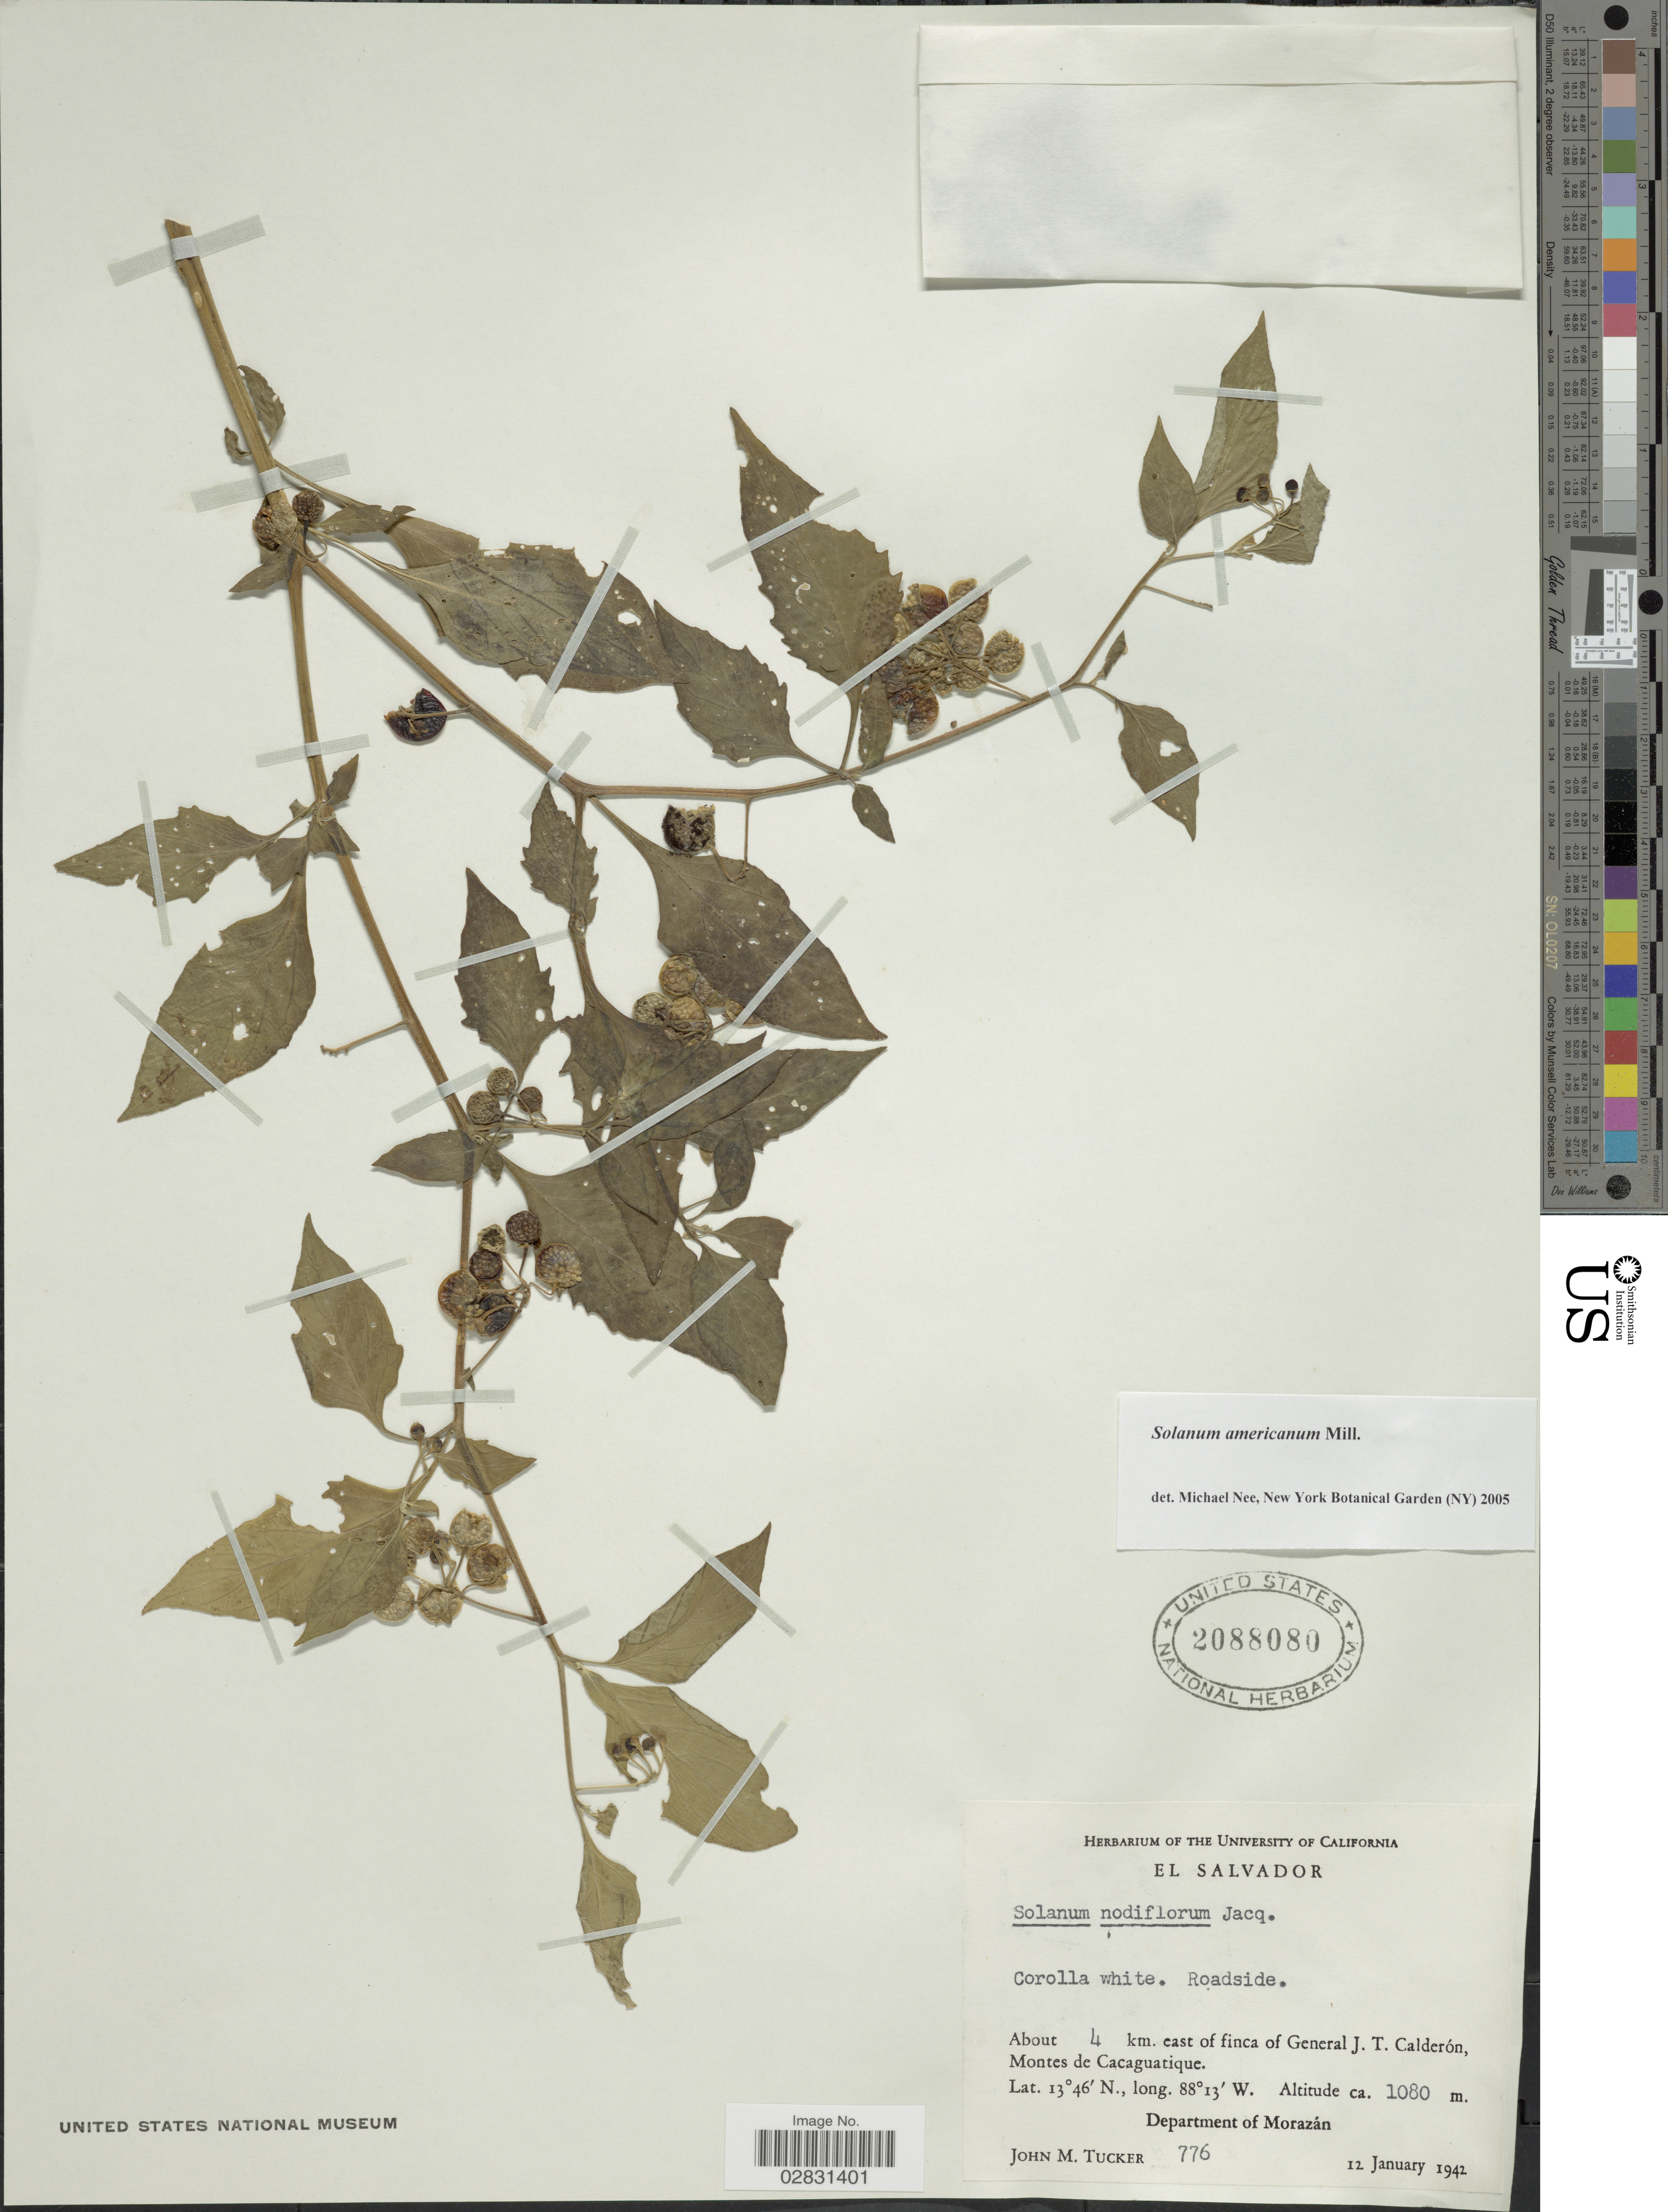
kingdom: Plantae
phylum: Tracheophyta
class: Magnoliopsida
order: Solanales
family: Solanaceae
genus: Solanum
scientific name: Solanum americanum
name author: Mill.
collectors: J. M. Tucker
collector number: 776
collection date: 1942-01-12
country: Honduras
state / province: Fco. Morazán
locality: About 4 km. east of finca of General J.T. Calderón, Montes de Cacaguatique, Department of Morazán.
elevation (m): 1080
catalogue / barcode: US 2088080